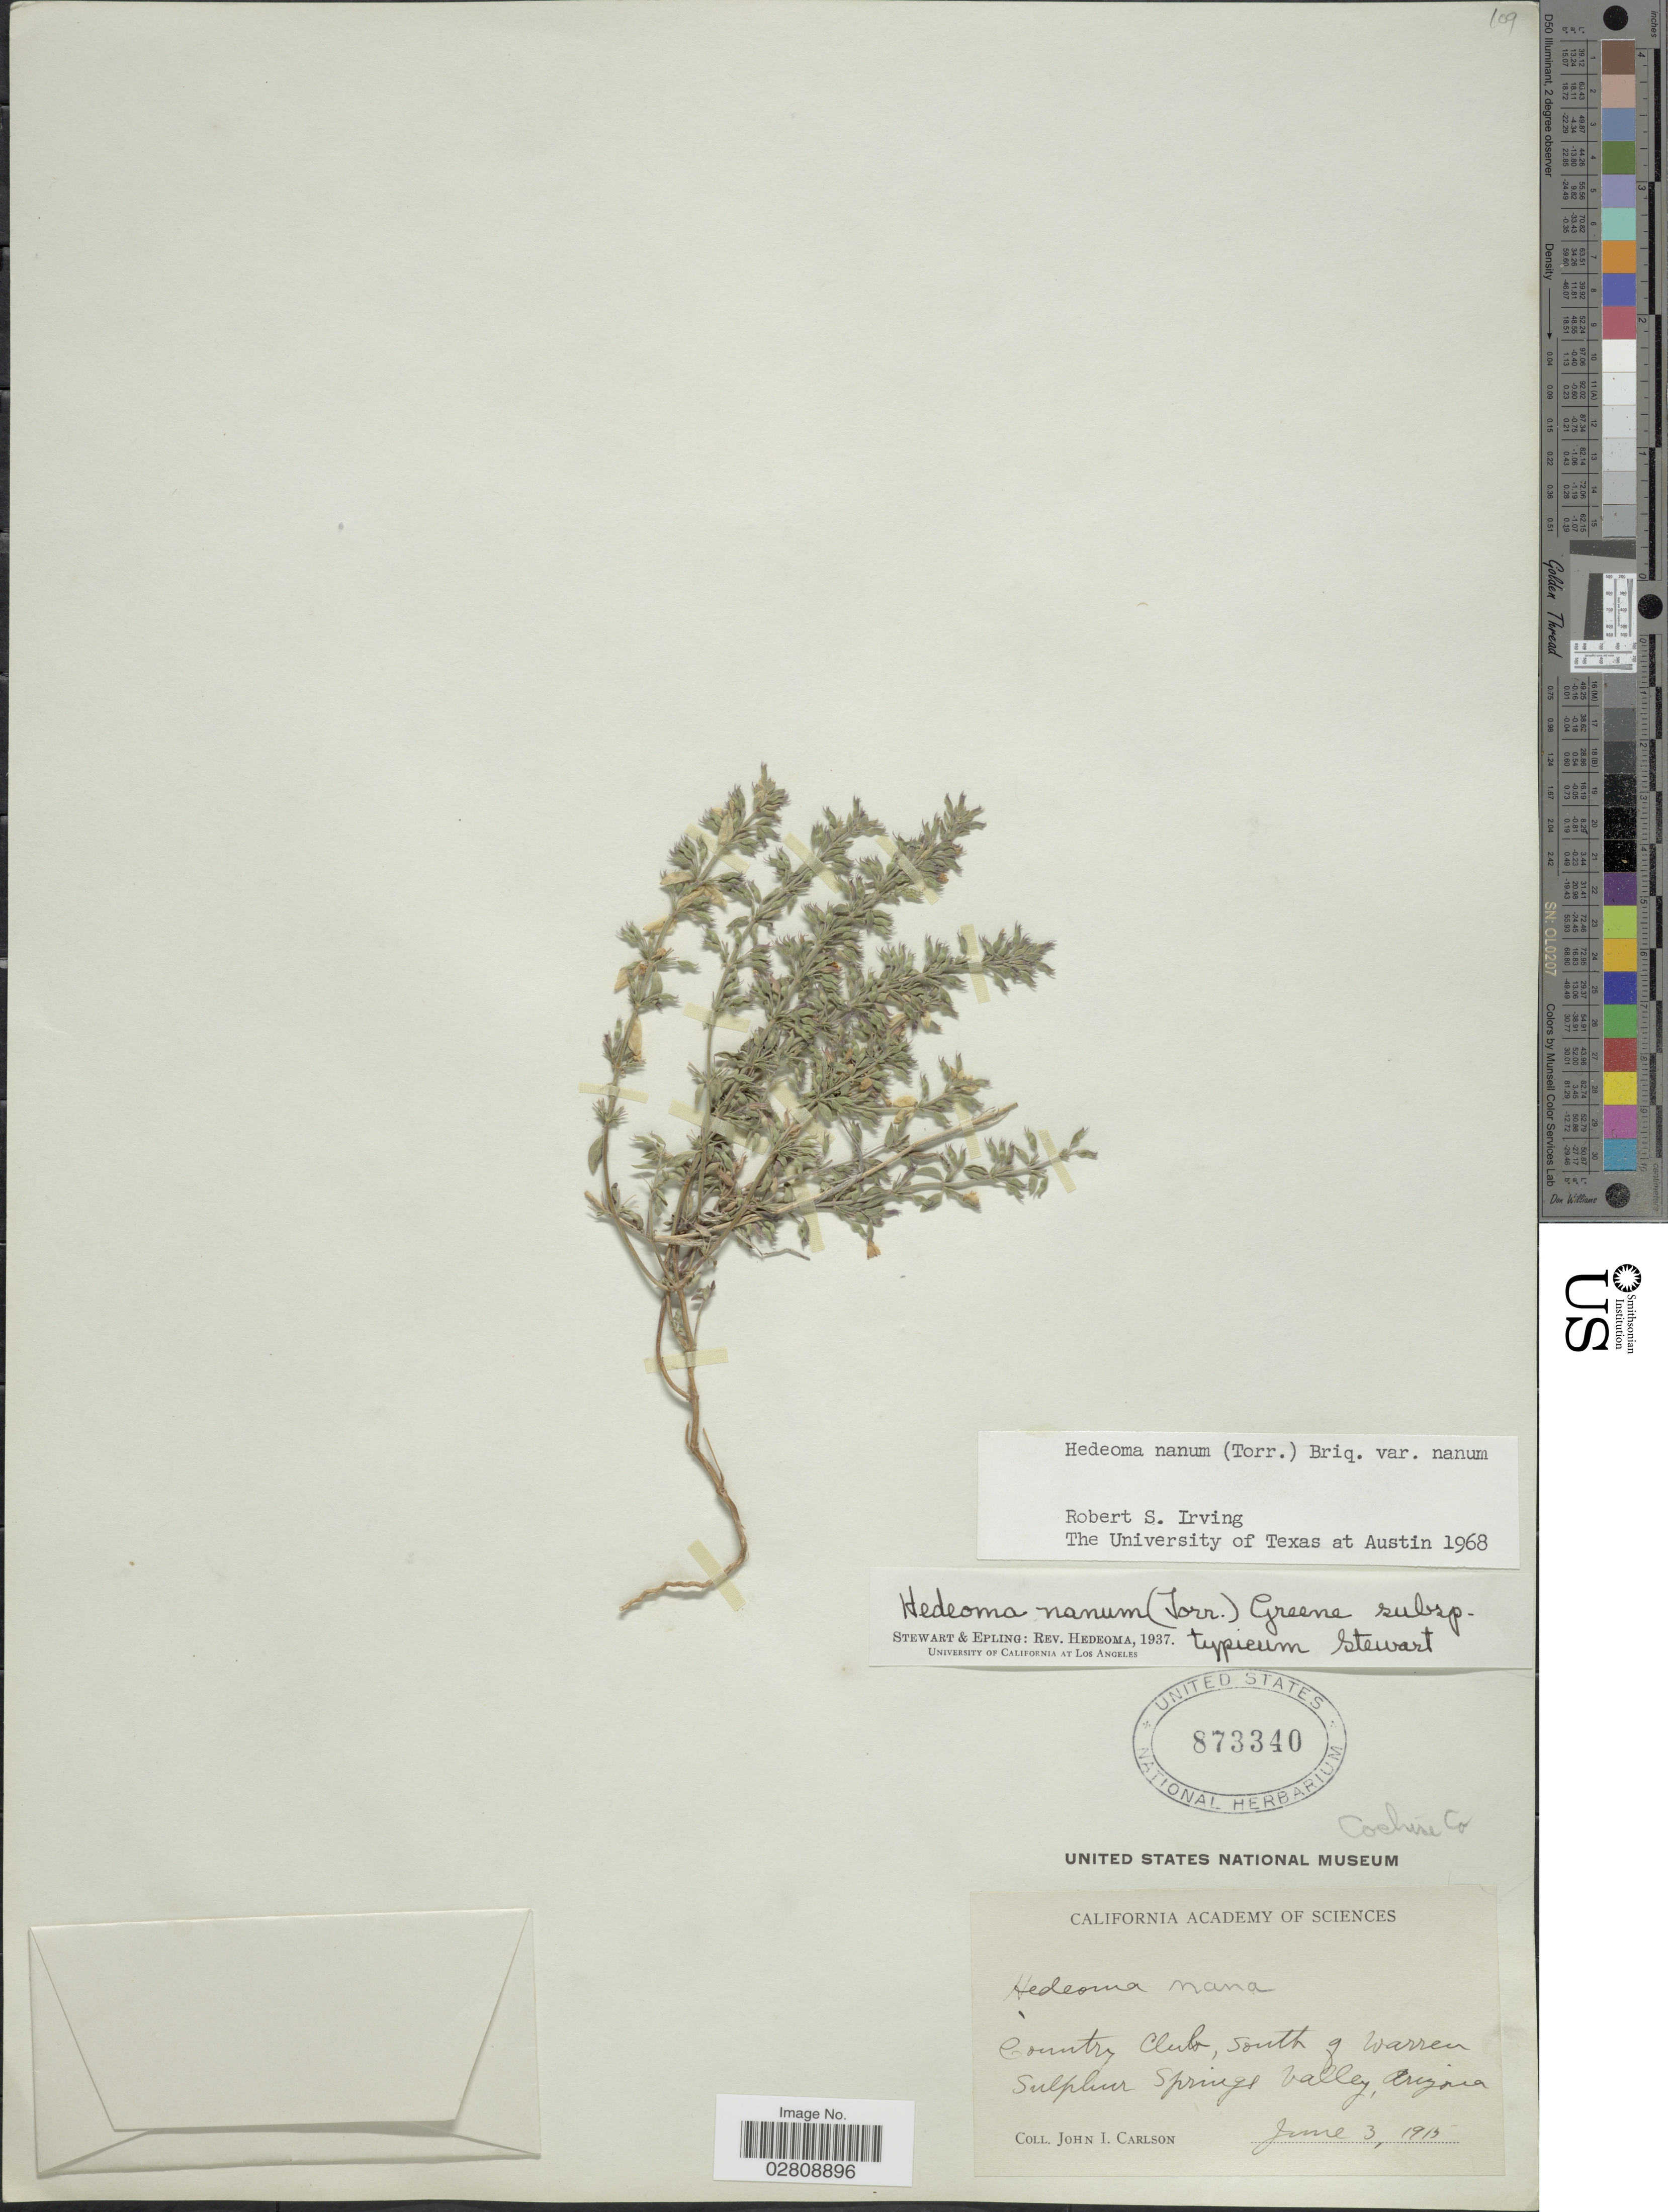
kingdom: Plantae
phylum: Tracheophyta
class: Magnoliopsida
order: Lamiales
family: Lamiaceae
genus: Hedeoma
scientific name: Hedeoma nana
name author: (Torr.) Briq.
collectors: J. Carlson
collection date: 1915-06-03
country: United States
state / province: Arizona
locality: Country Club, south of Warren. Sulphur Springs Valley. Cochise Co.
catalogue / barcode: US 873340